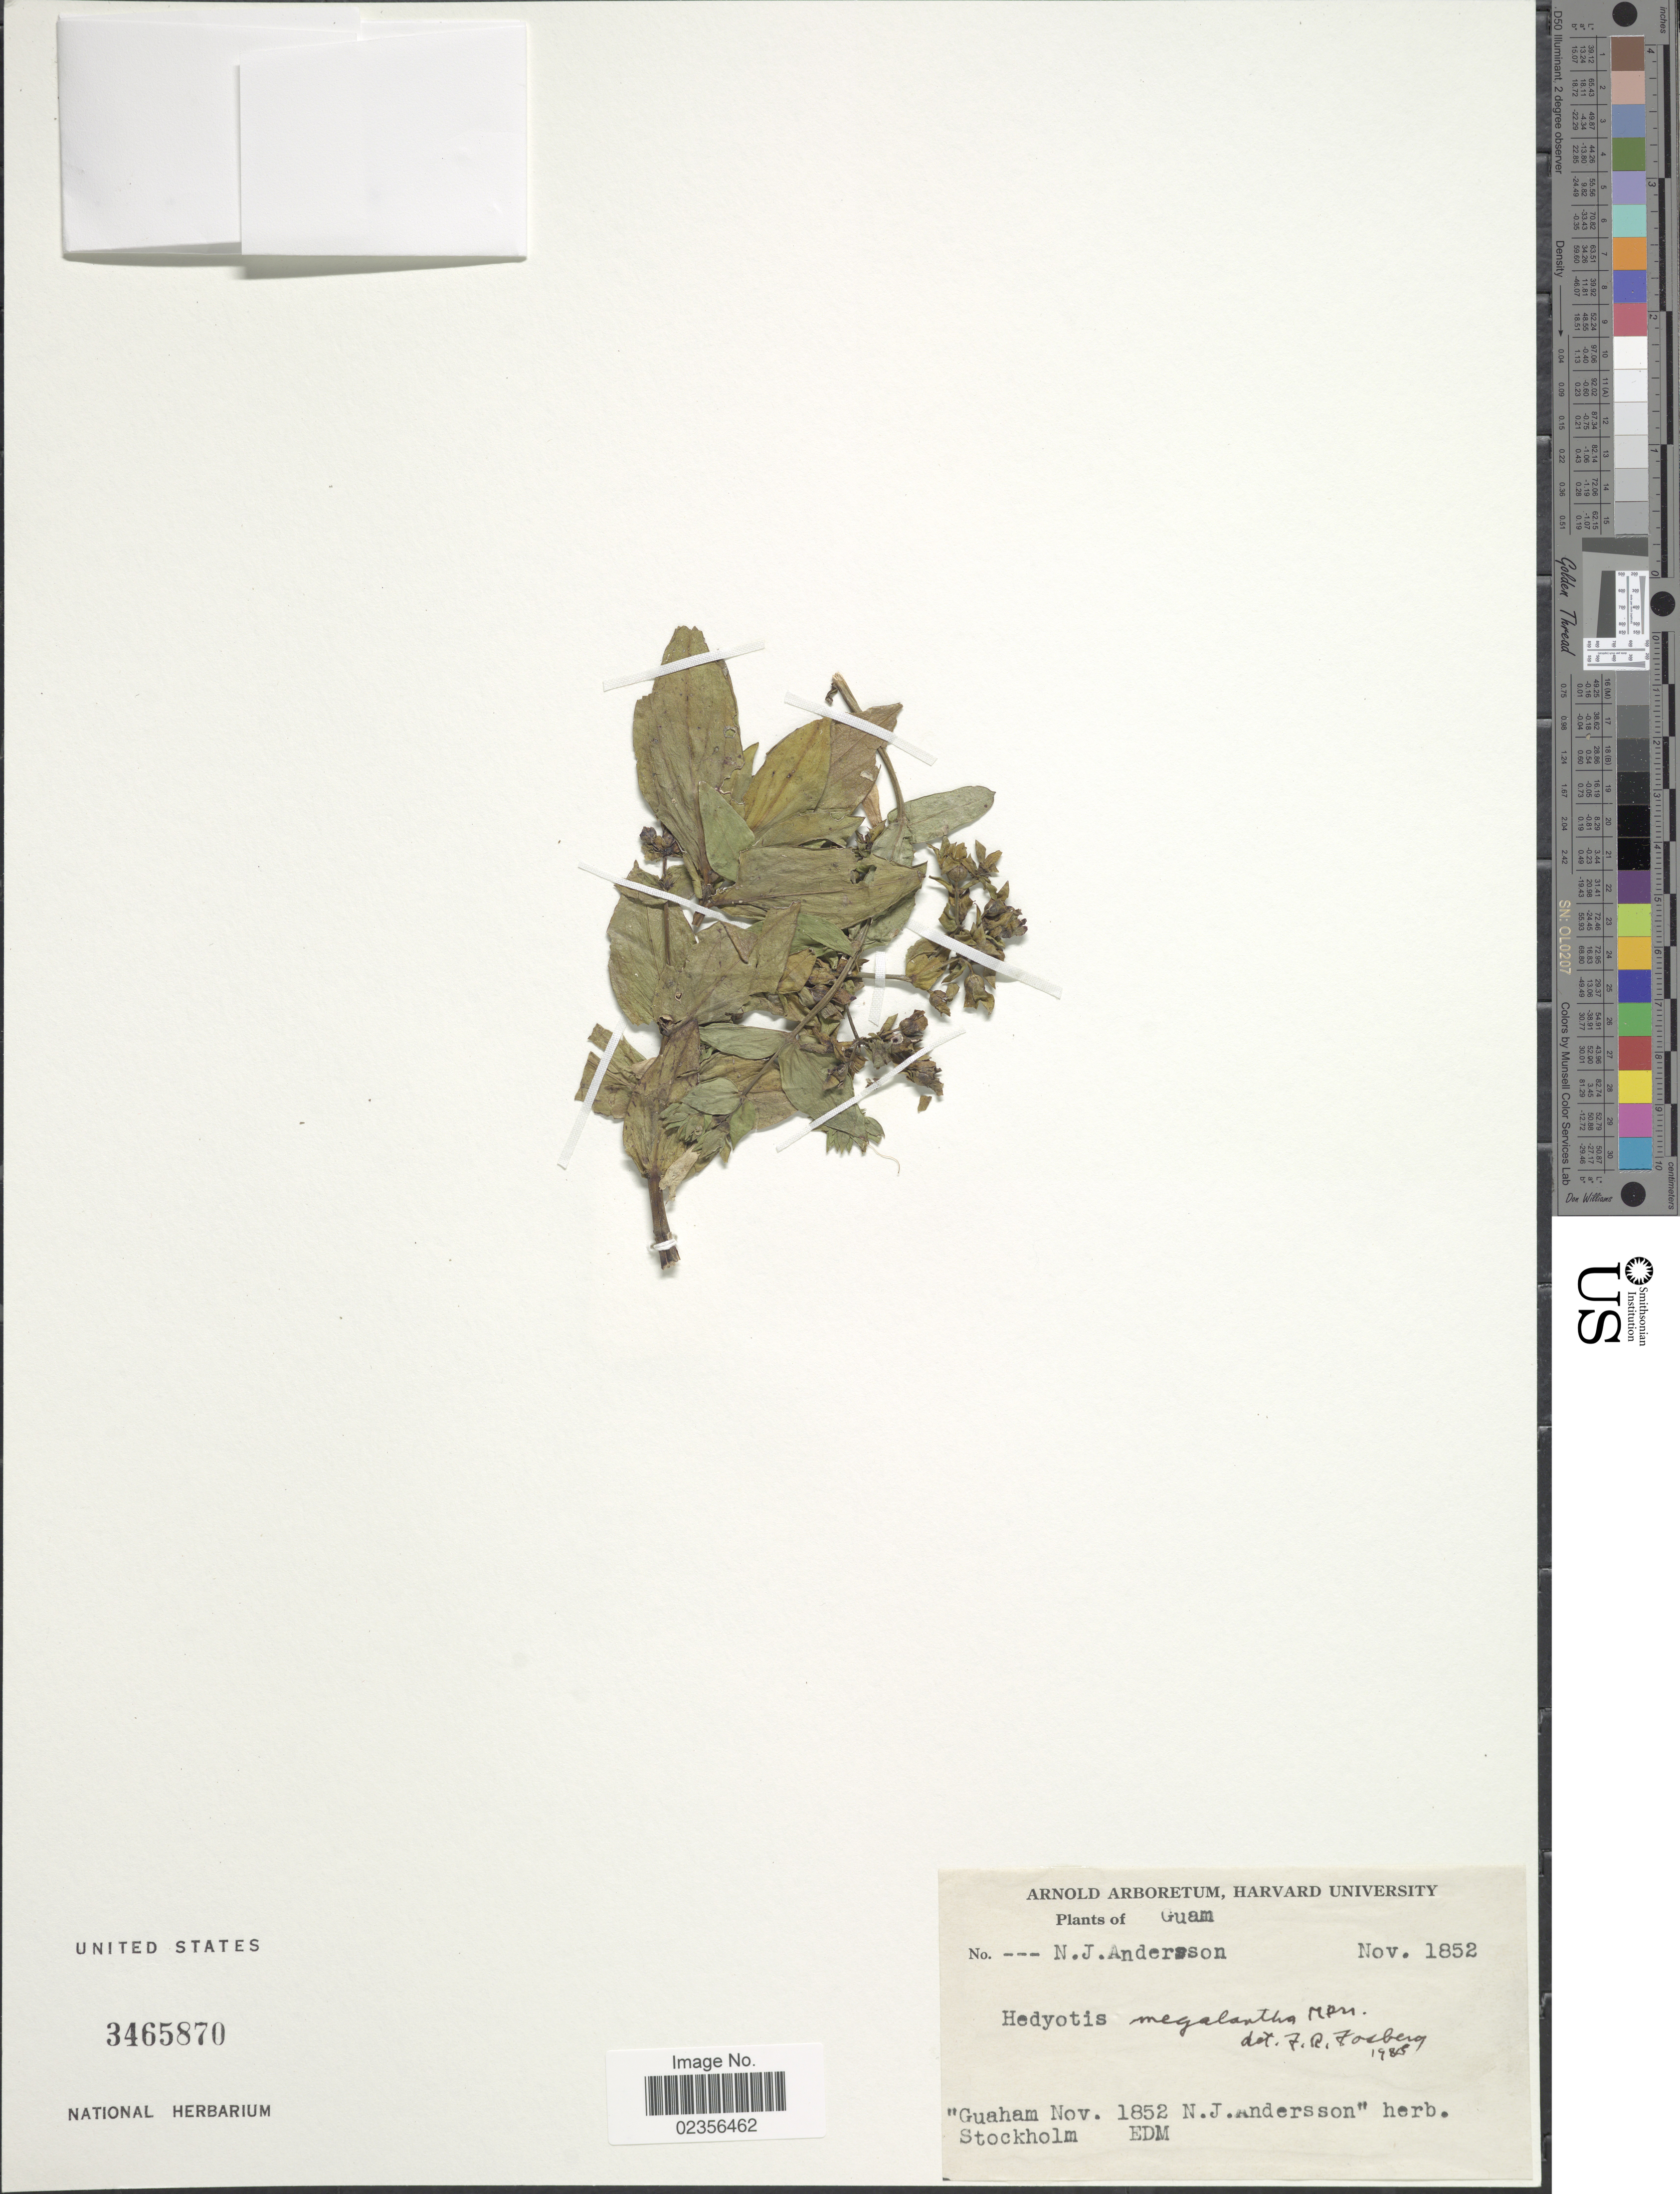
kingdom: Plantae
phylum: Tracheophyta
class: Magnoliopsida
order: Gentianales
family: Rubiaceae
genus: Hedyotis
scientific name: Hedyotis megalantha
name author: Merr.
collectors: N. J. Andersson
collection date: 1852-11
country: Guam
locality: Guaham [unsure placement]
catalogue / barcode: US 3465870